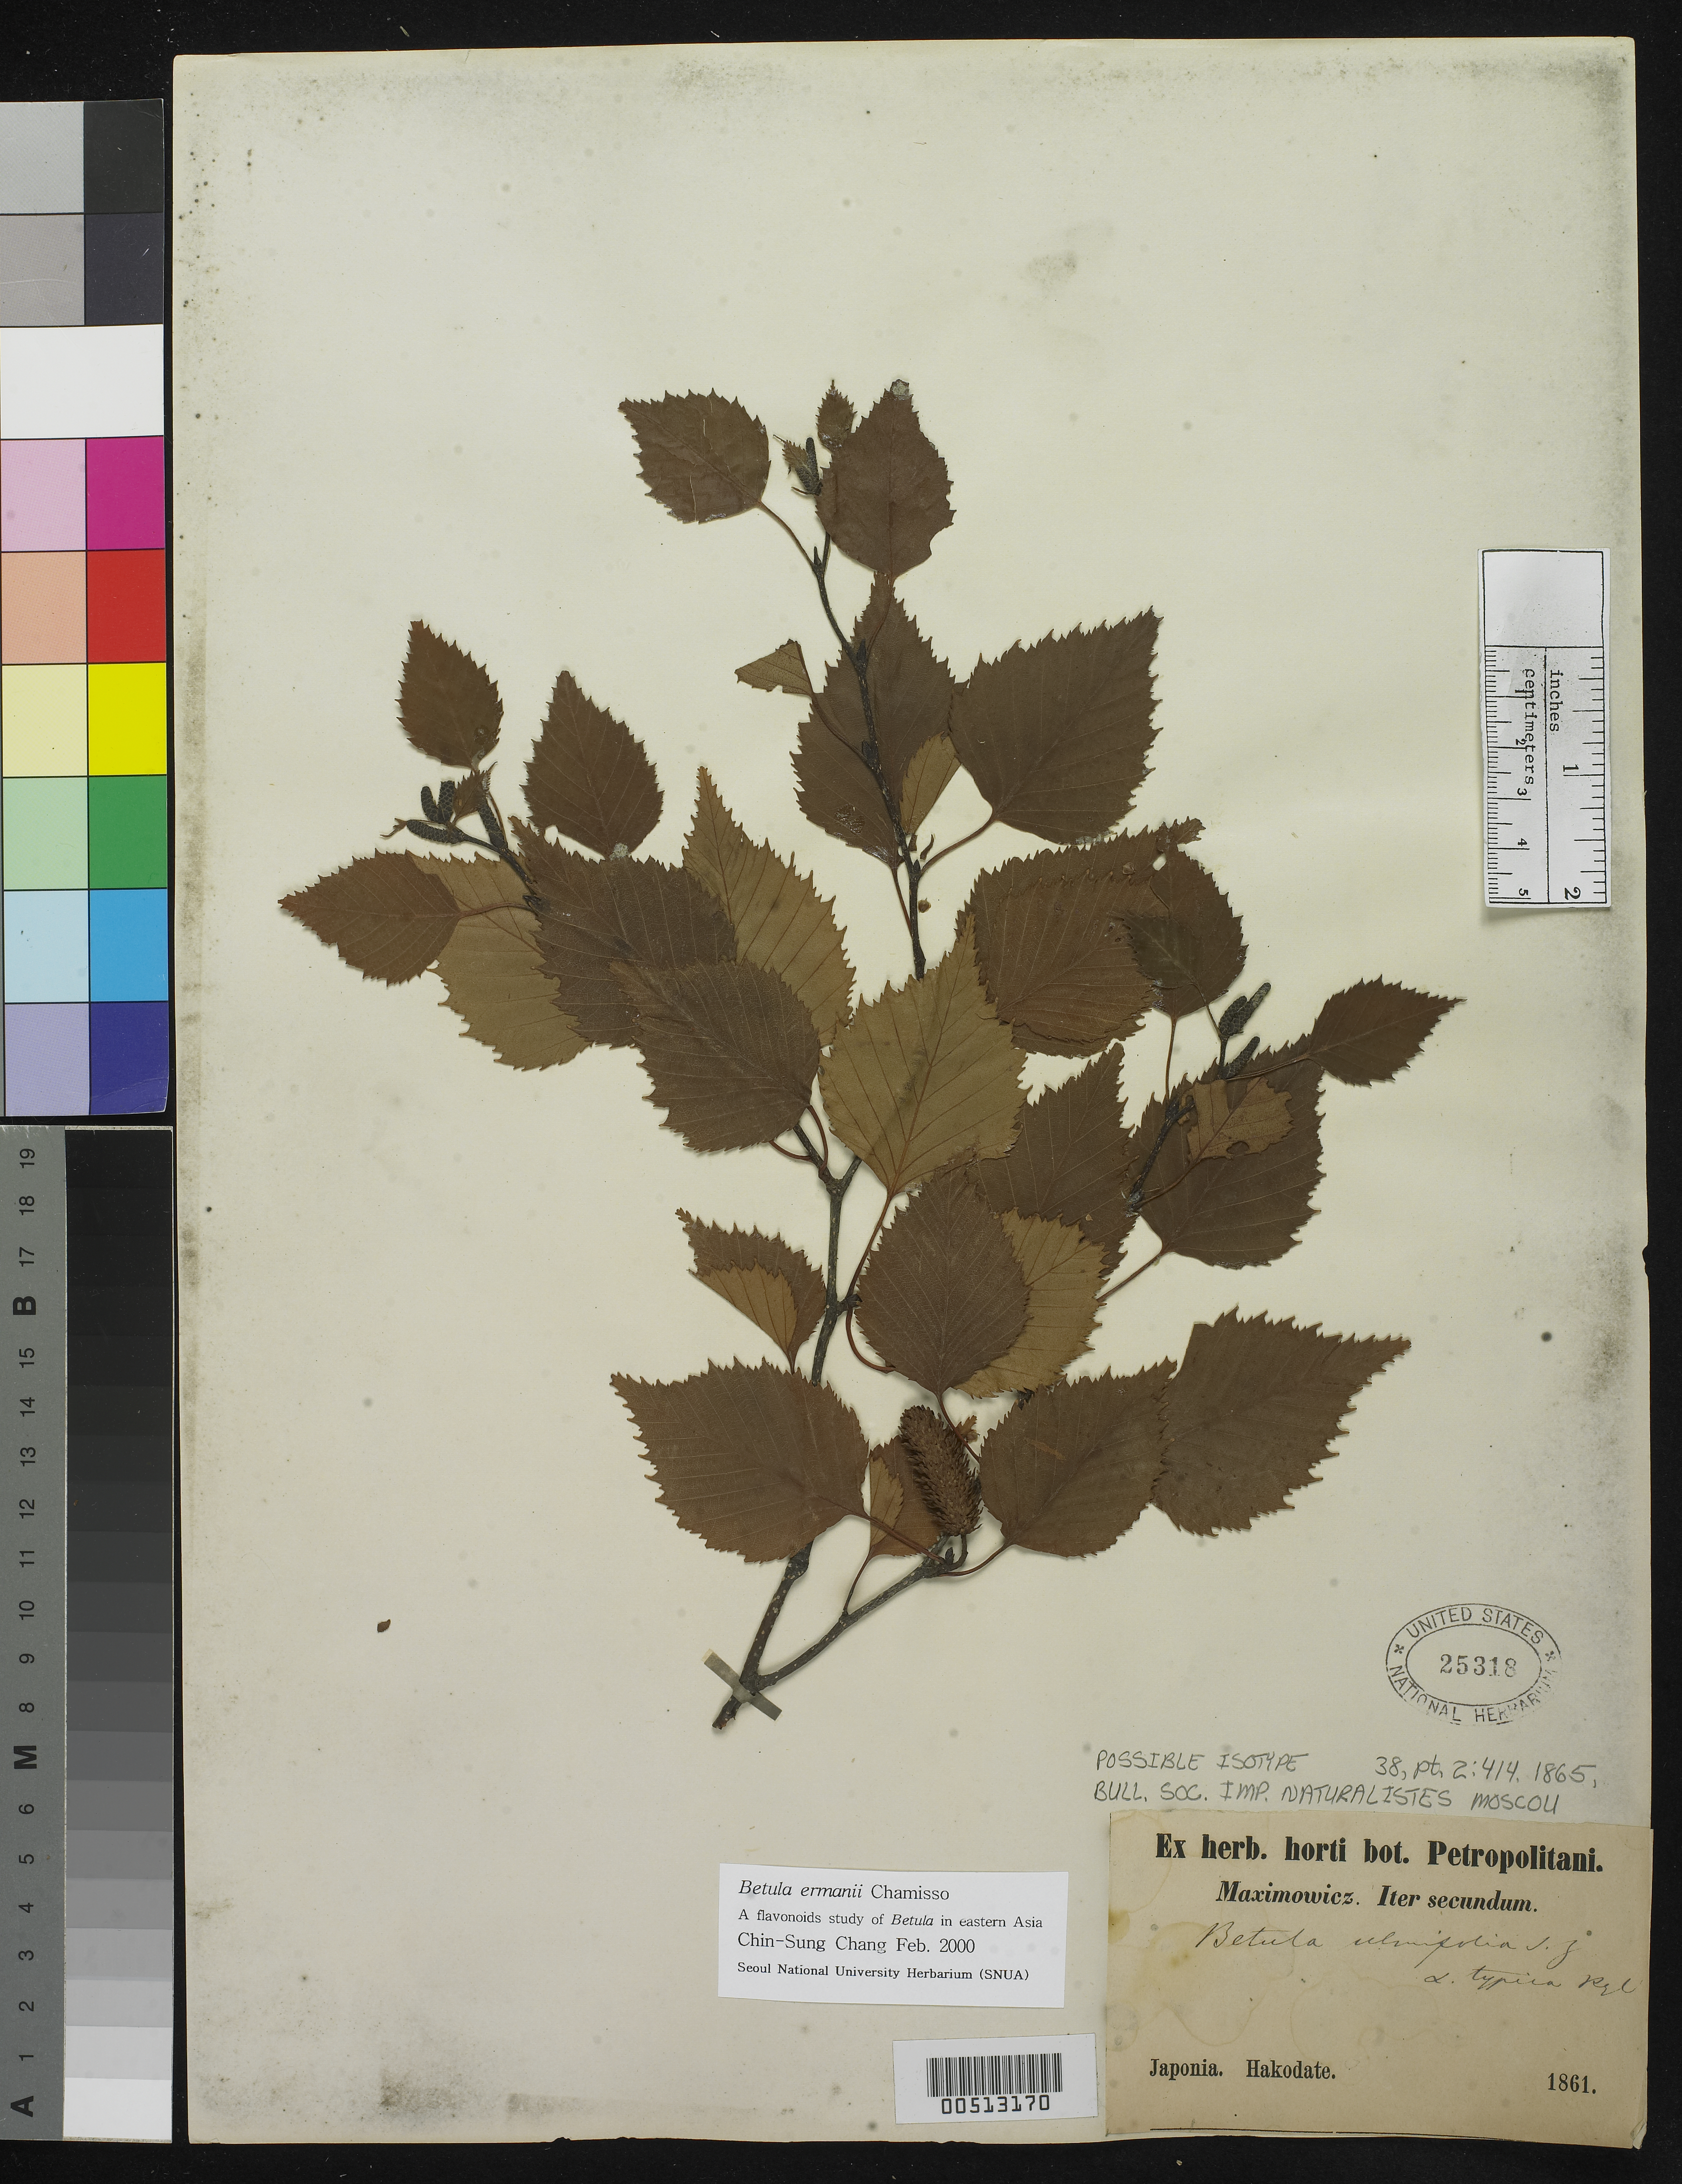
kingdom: Plantae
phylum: Tracheophyta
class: Magnoliopsida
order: Fagales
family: Betulaceae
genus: Betula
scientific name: Betula ulmifolia var. typica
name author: Regel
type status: Possible Isotype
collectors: C. J. Maximowicz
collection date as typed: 1861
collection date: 1861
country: Japan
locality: Hakodate.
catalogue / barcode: US 25318